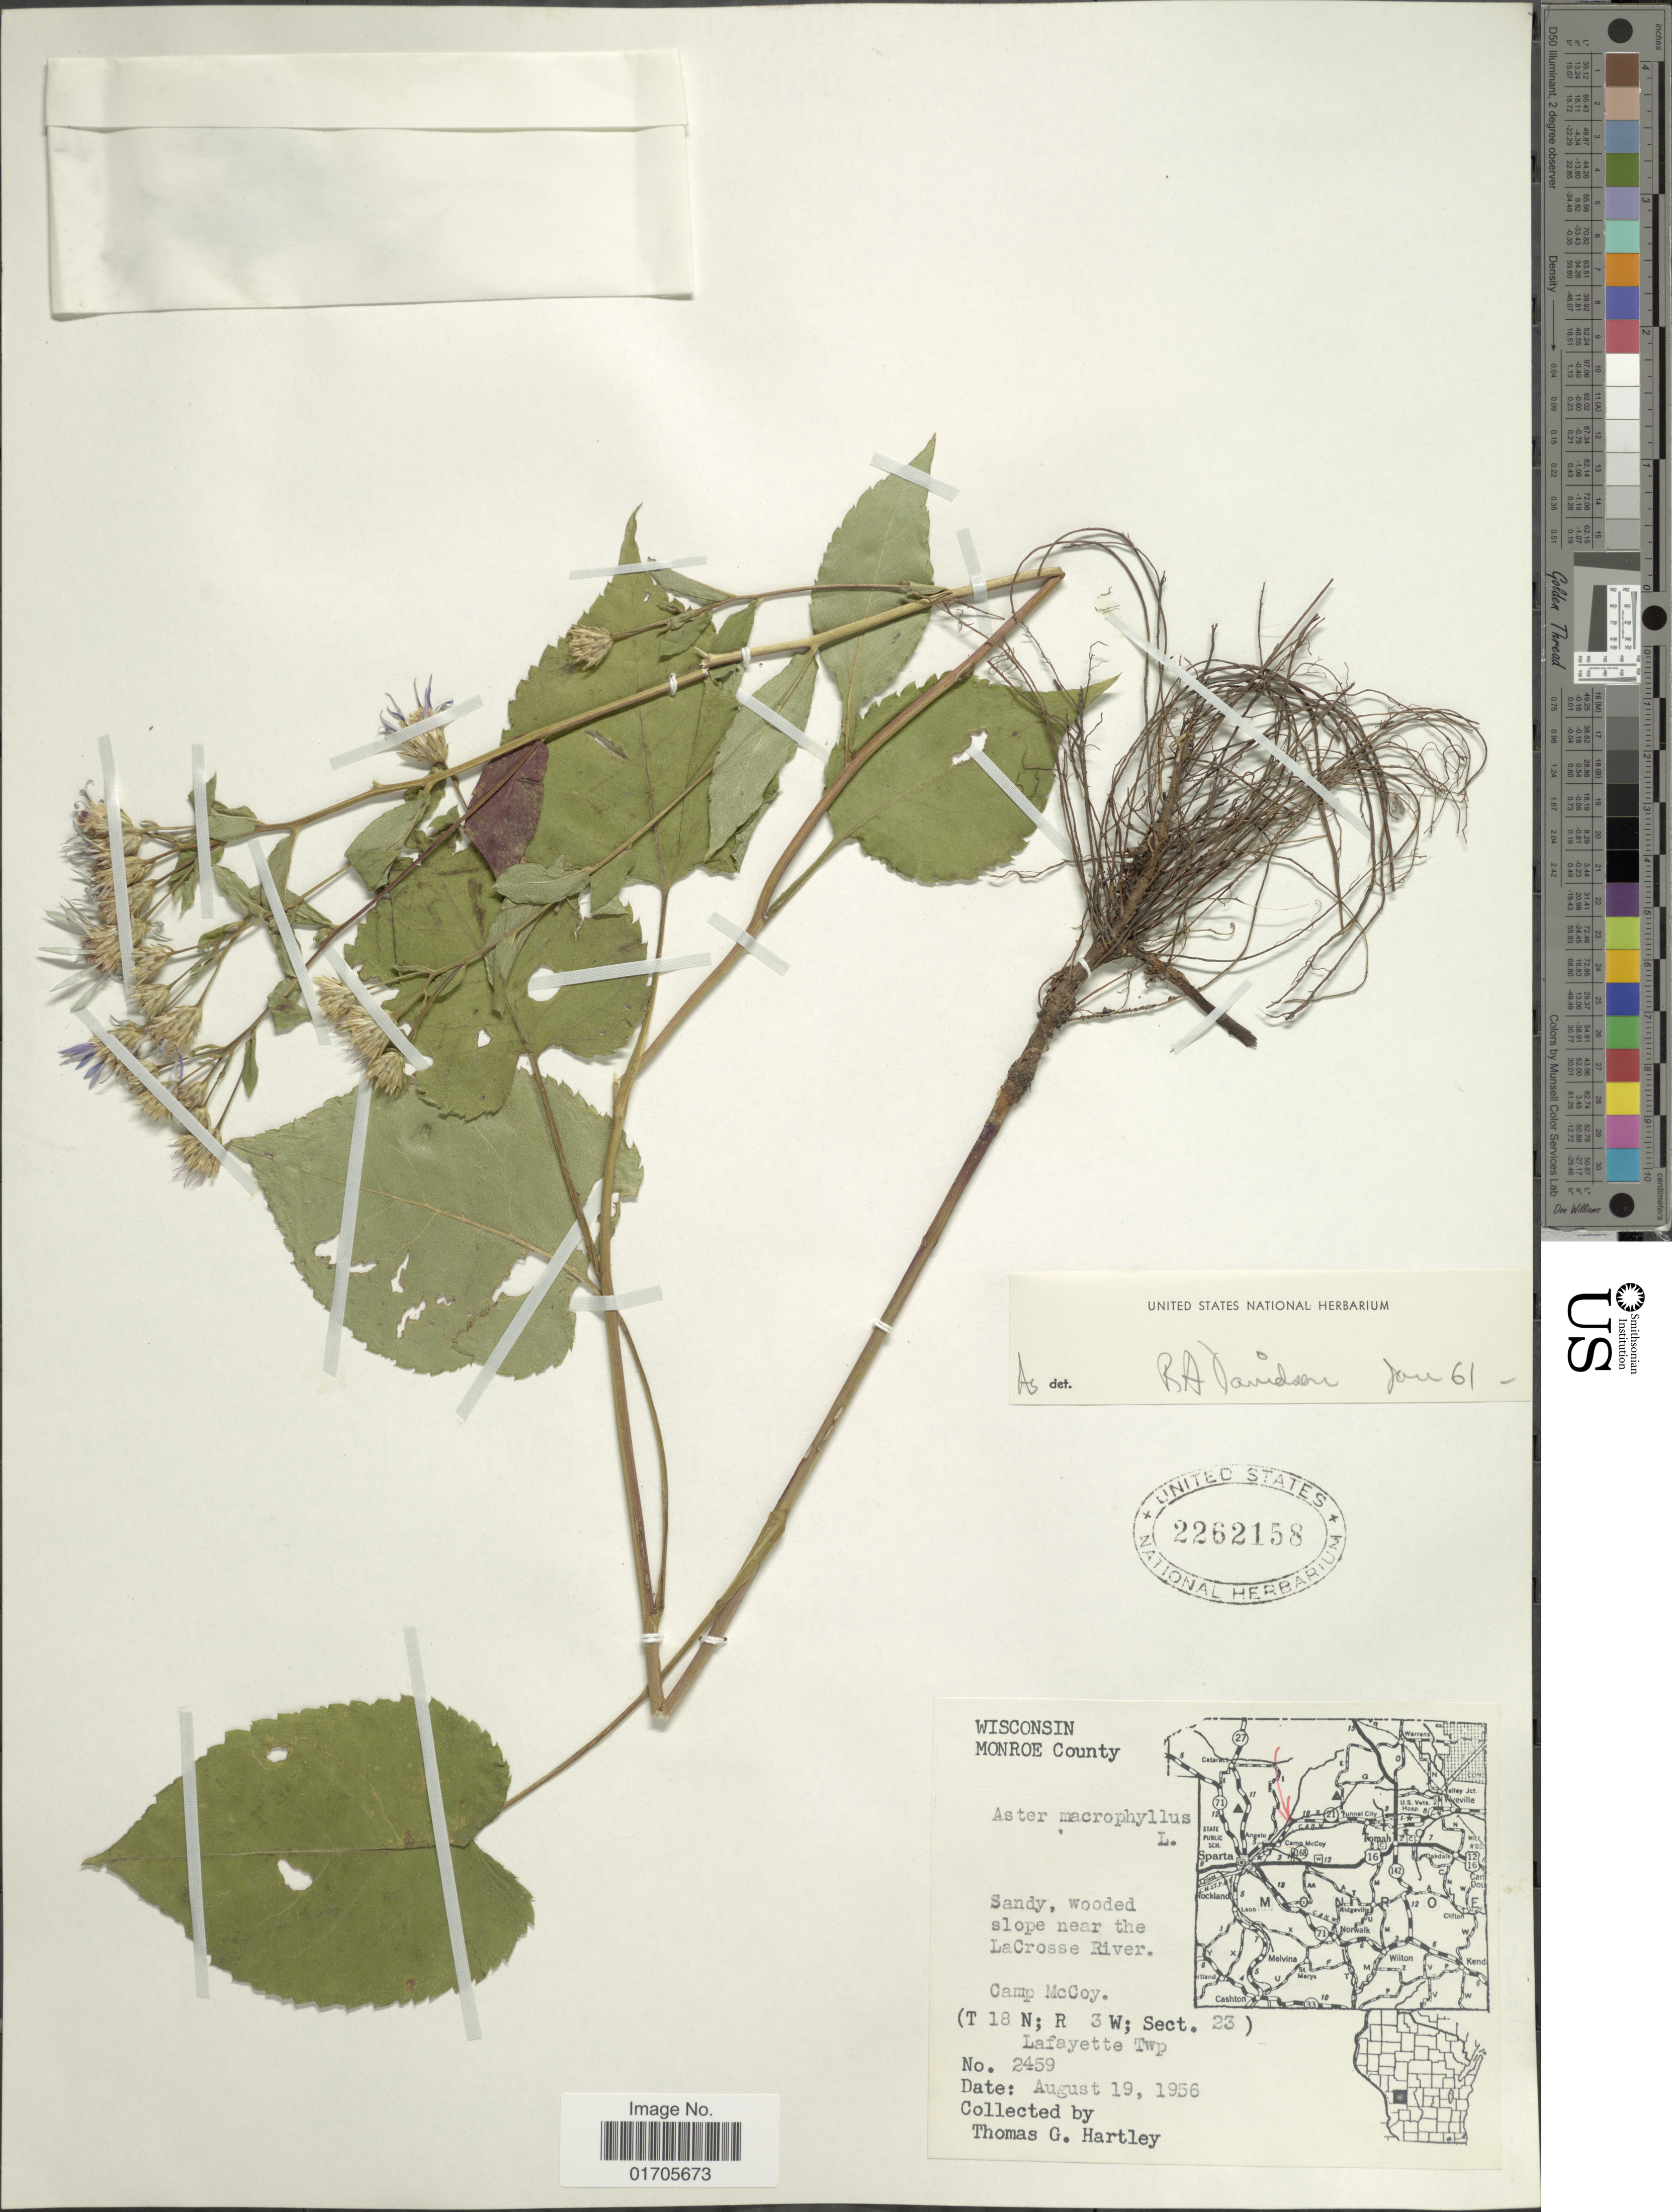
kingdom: Plantae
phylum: Tracheophyta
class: Magnoliopsida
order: Asterales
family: Asteraceae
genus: Eurybia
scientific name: Eurybia macrophylla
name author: (L.) Cass.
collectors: T. G. Hartley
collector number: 2459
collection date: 1956-08-19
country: United States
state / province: Wisconsin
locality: Wisconsin. Monroe County. Sandy, wooded slope near the LaCrosse River. Camp McCoy. (T 18 N; R 3 W; Sect. 23). Lafayette Twp.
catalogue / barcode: US 2262158